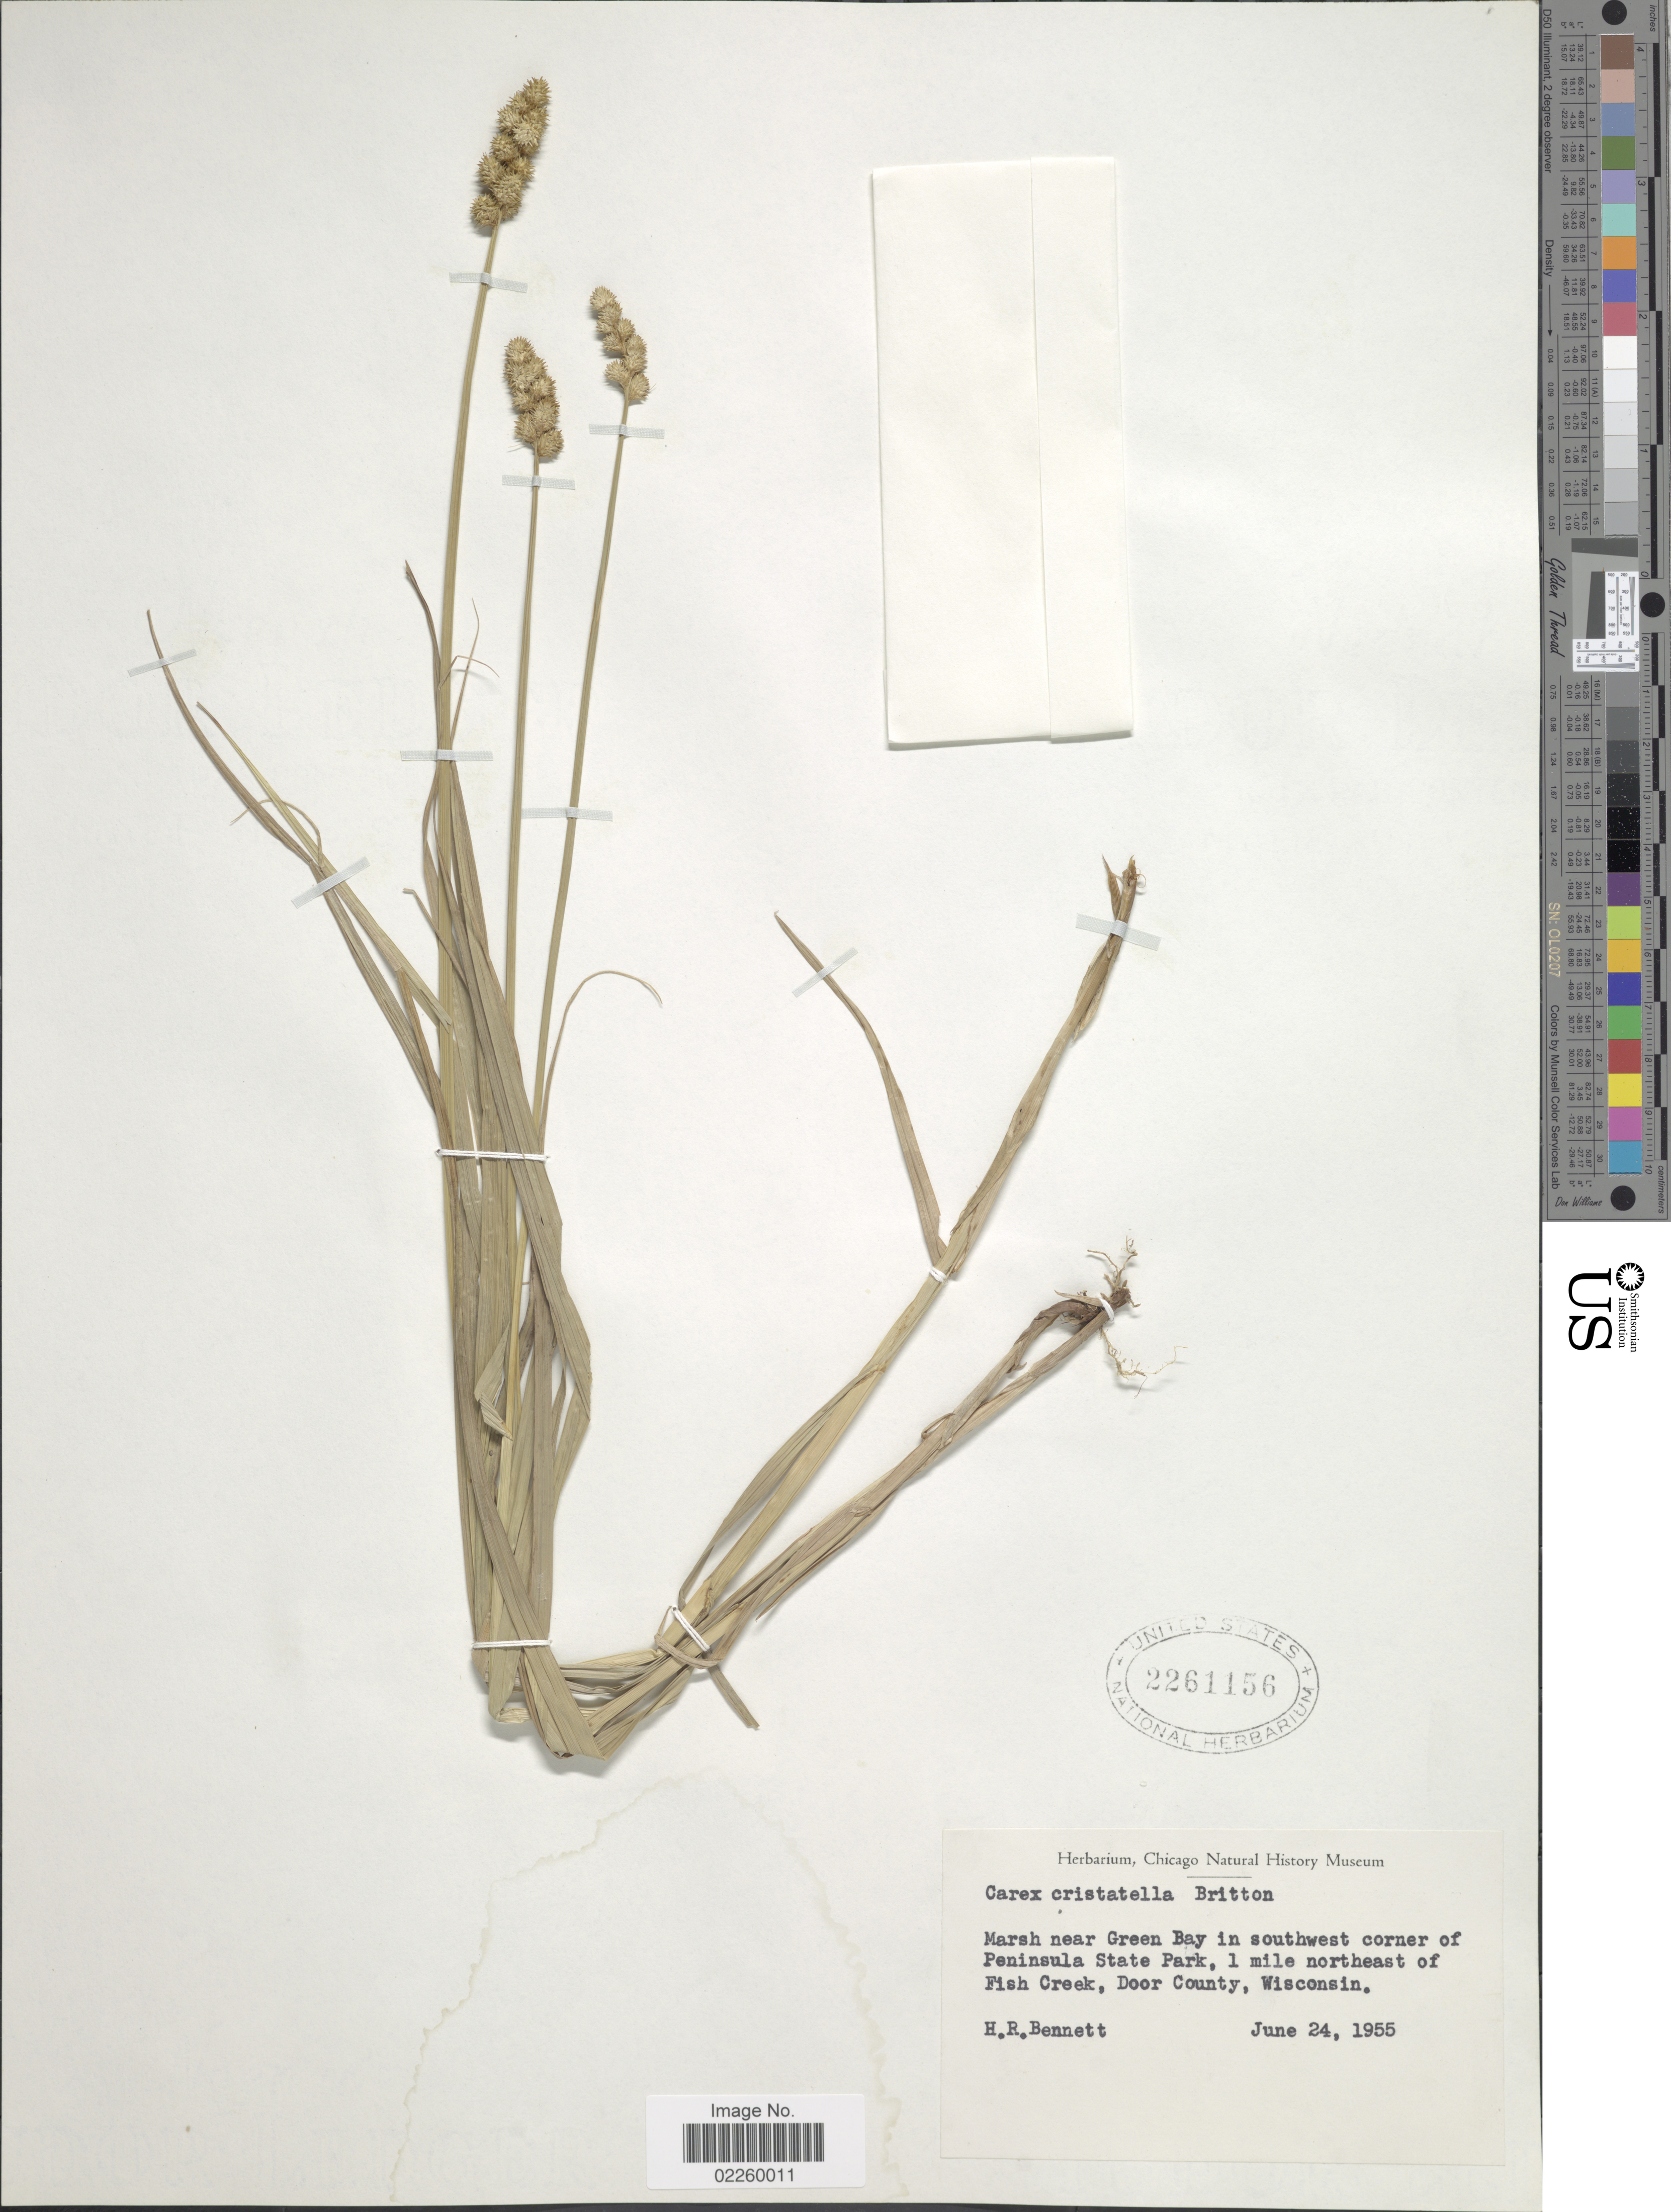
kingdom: Plantae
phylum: Tracheophyta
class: Liliopsida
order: Poales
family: Cyperaceae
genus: Carex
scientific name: Carex cristatella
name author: Britton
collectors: H. R. Bennett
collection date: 1955-06-24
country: United States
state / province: Wisconsin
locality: Marsh near Green Bay in southwesy corner of Peninsula State Park, 1 mile northeast of Fish Creek, Door COunty, Wisconsin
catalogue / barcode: US 2261156